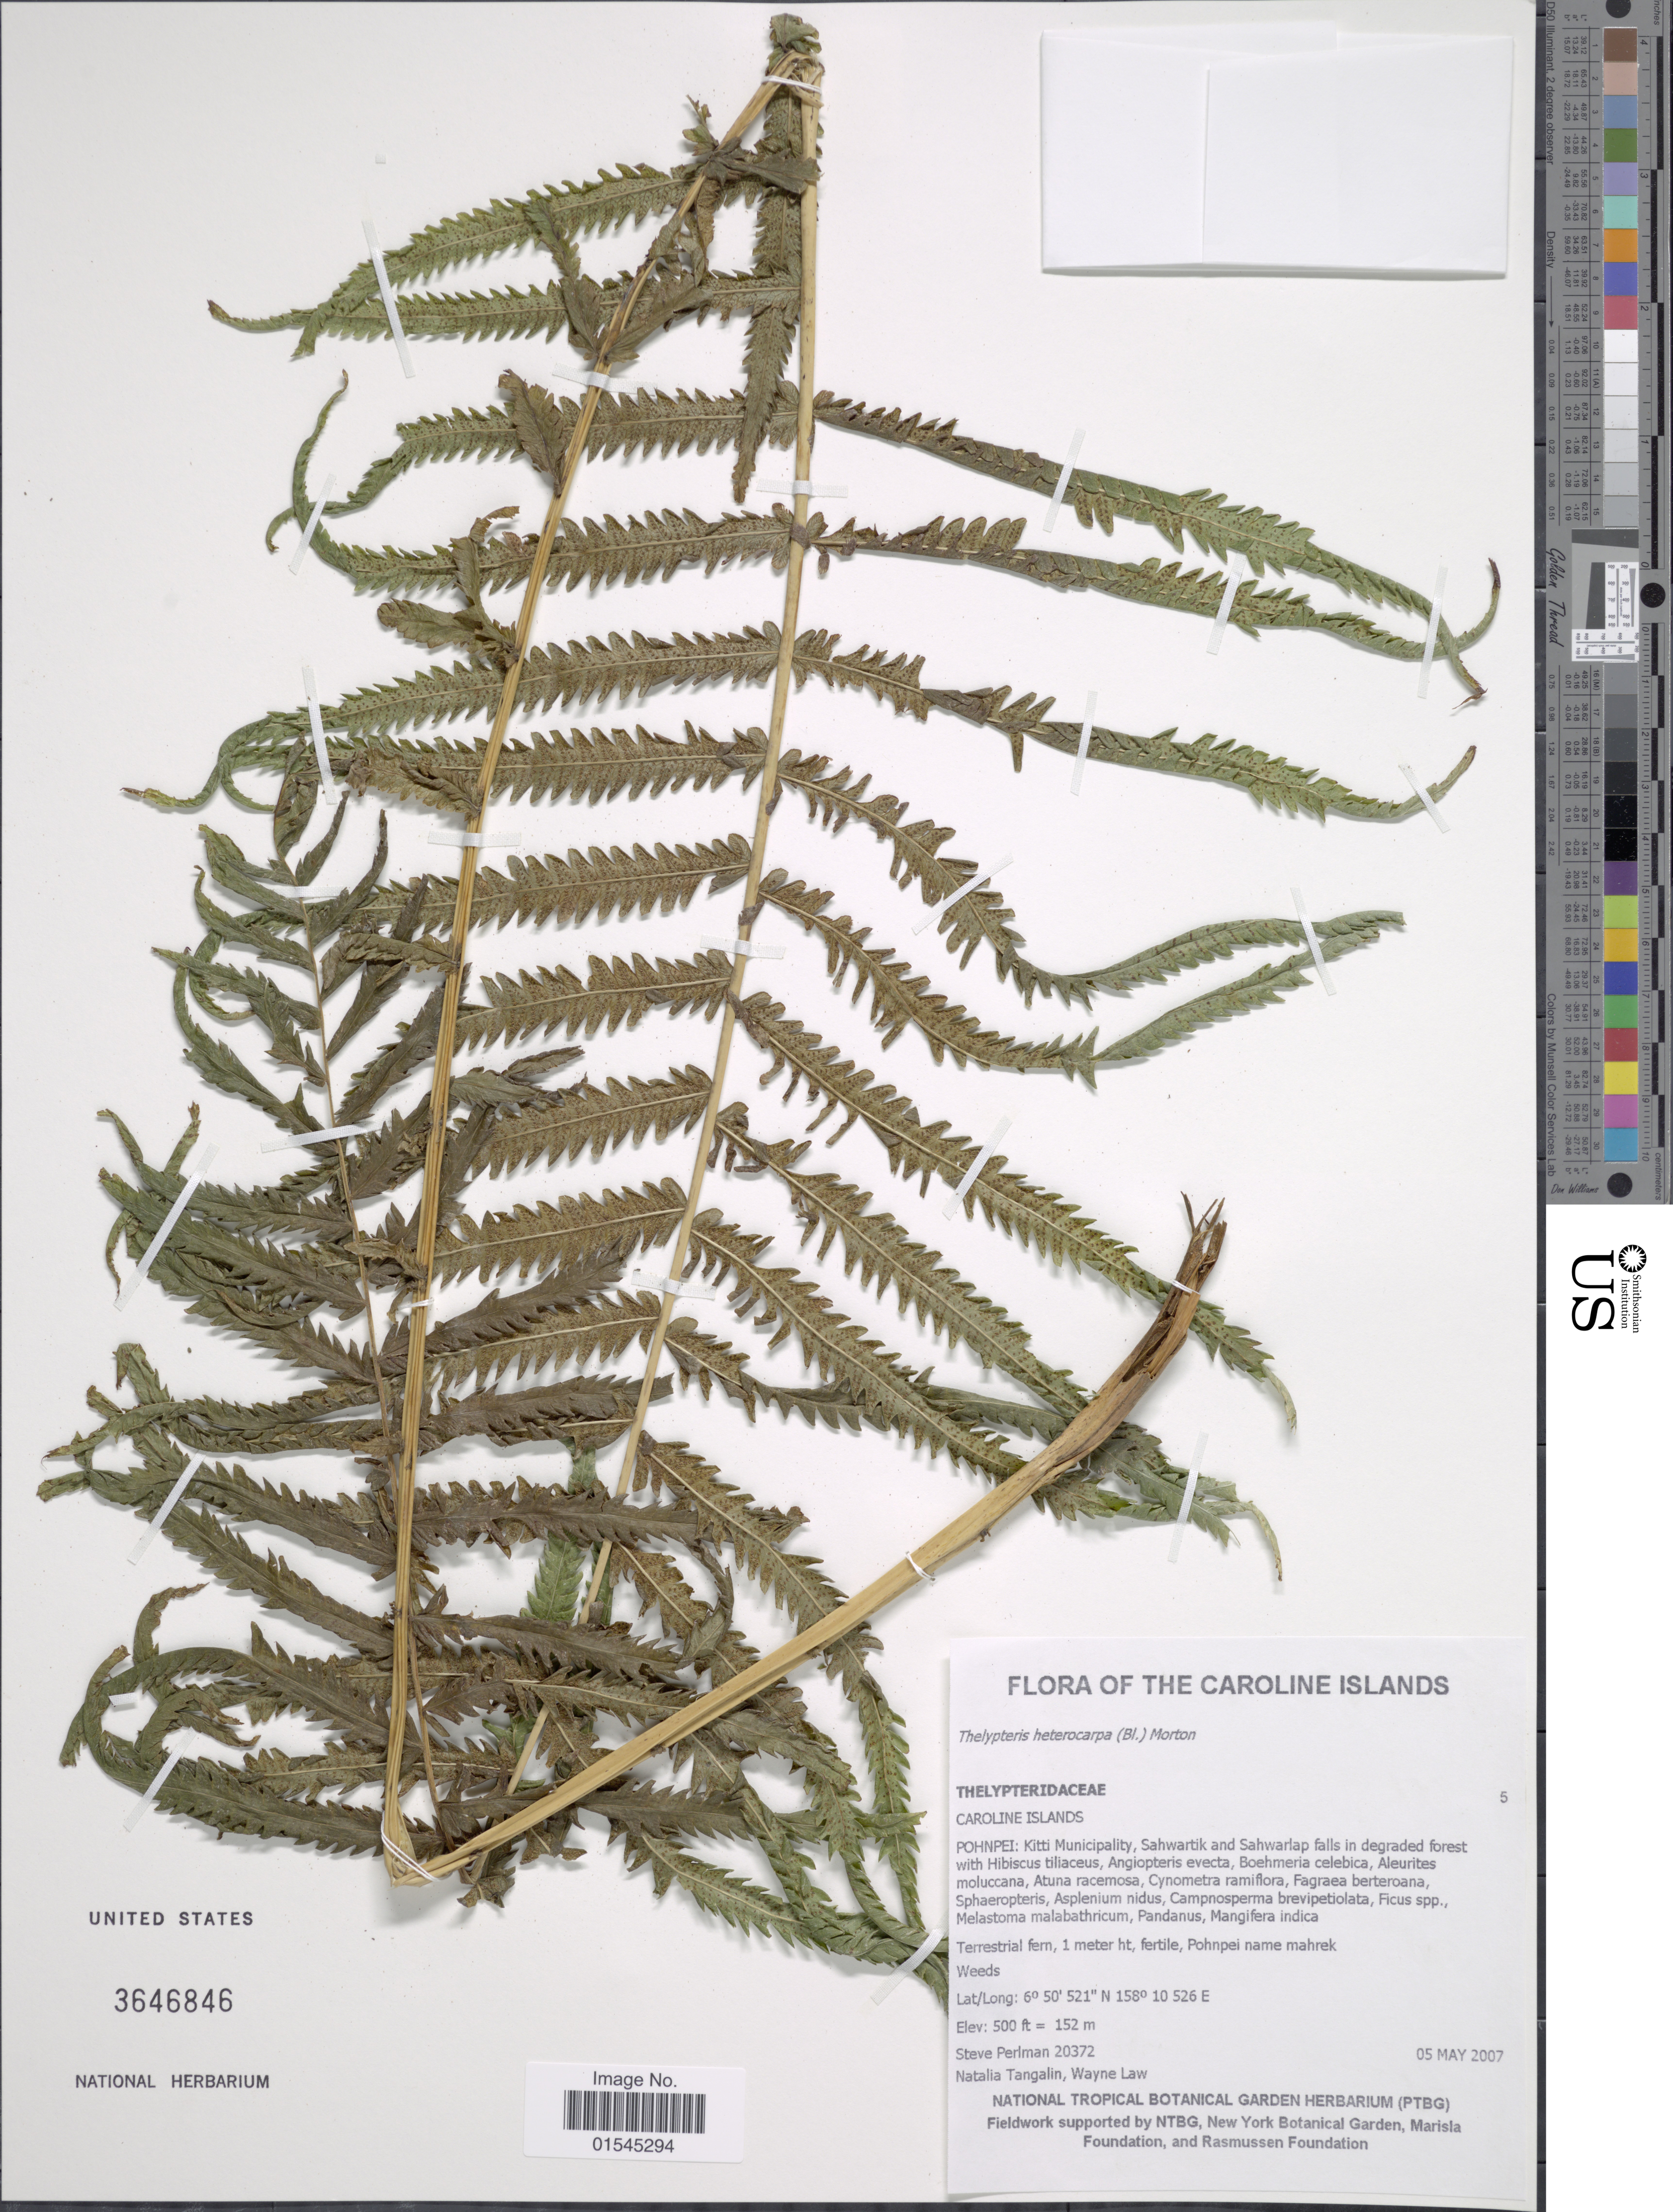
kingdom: Plantae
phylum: Tracheophyta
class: Polypodiopsida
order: Polypodiales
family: Thelypteridaceae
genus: Sphaerostephanos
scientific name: Sphaerostephanos heterocarpus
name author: (Blume) Holttum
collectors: S. Perlman, N. Tangalin & W. Law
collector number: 20372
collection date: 2007-05-05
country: Micronesia, Federated States of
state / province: Pohnpei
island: Pohnpei [Ponape]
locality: The Caroline Islands. Pohnpei: Ktiti Municipality, Sahwarlap falls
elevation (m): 152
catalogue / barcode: US 3646846